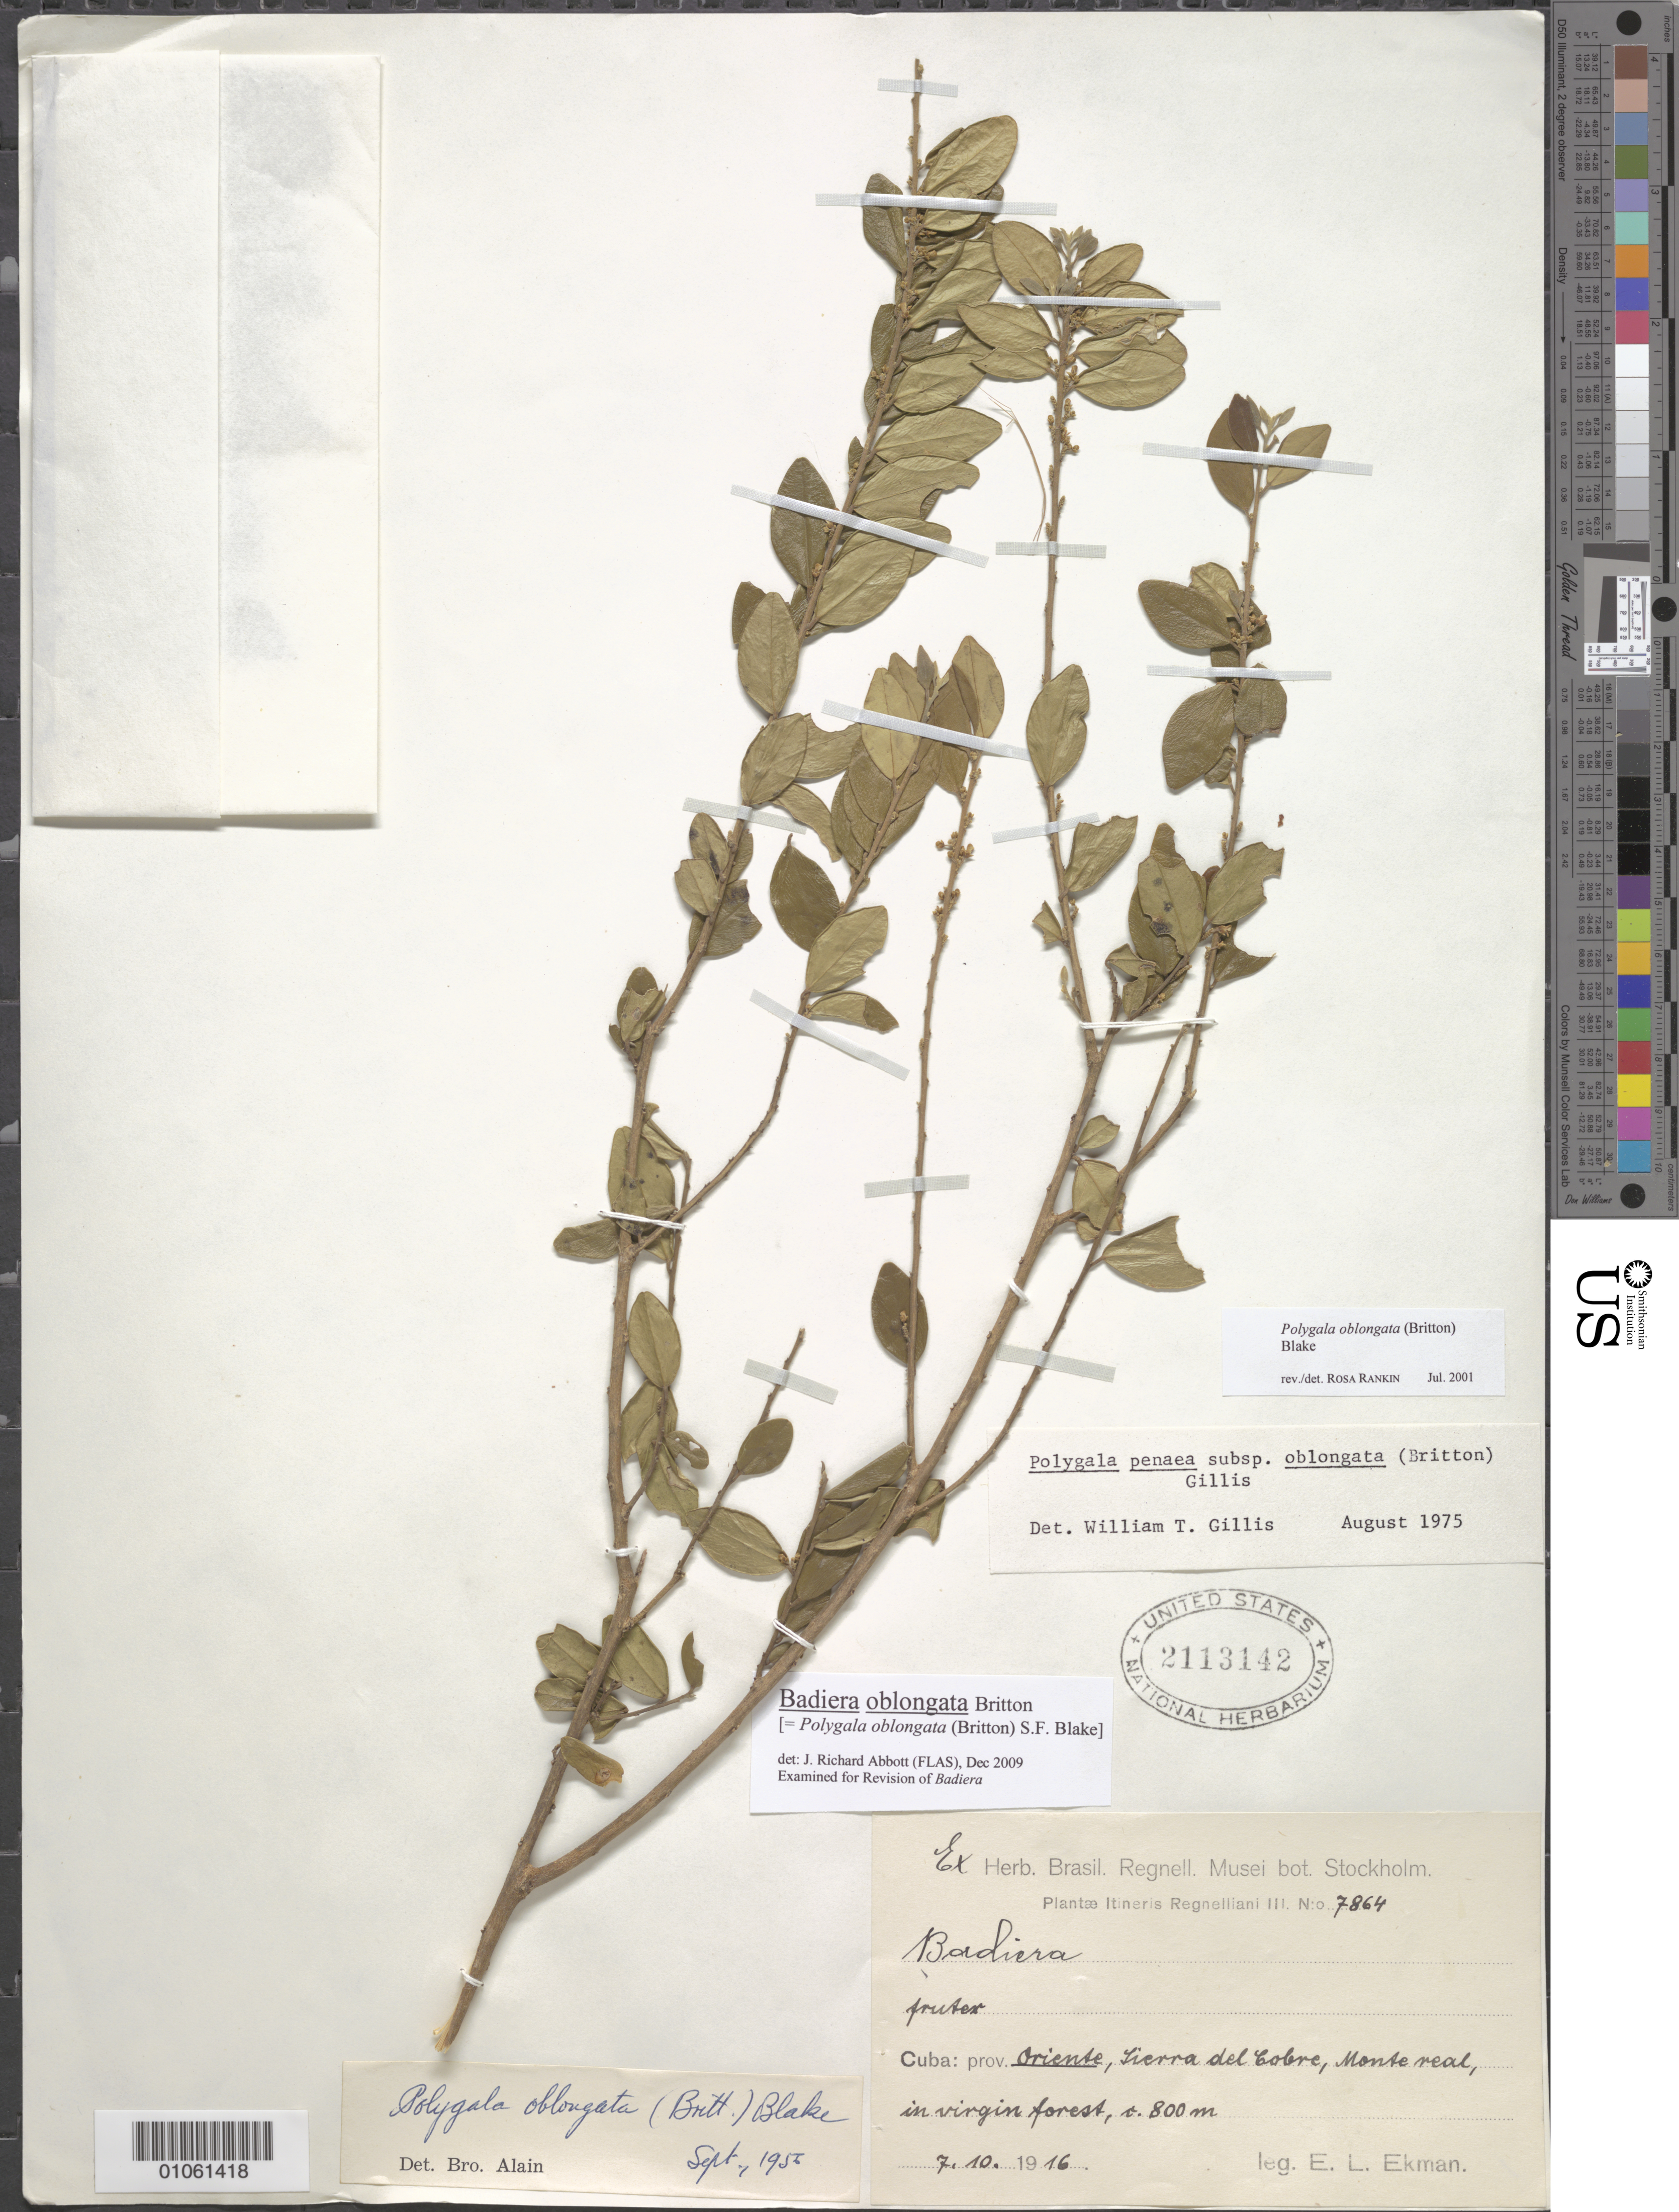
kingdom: Plantae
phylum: Tracheophyta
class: Magnoliopsida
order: Fabales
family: Polygalaceae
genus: Badiera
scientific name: Badiera oblongata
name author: Britton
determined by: Abbott, J. R., (FLAS)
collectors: E. L. Ekman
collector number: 7864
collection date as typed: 07 Oct 1916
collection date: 1916-10-07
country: Cuba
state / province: Oriente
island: Cuba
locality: Sierra del Cobre, Monte Real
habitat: In virgin forest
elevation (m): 800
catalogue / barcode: US 2113142